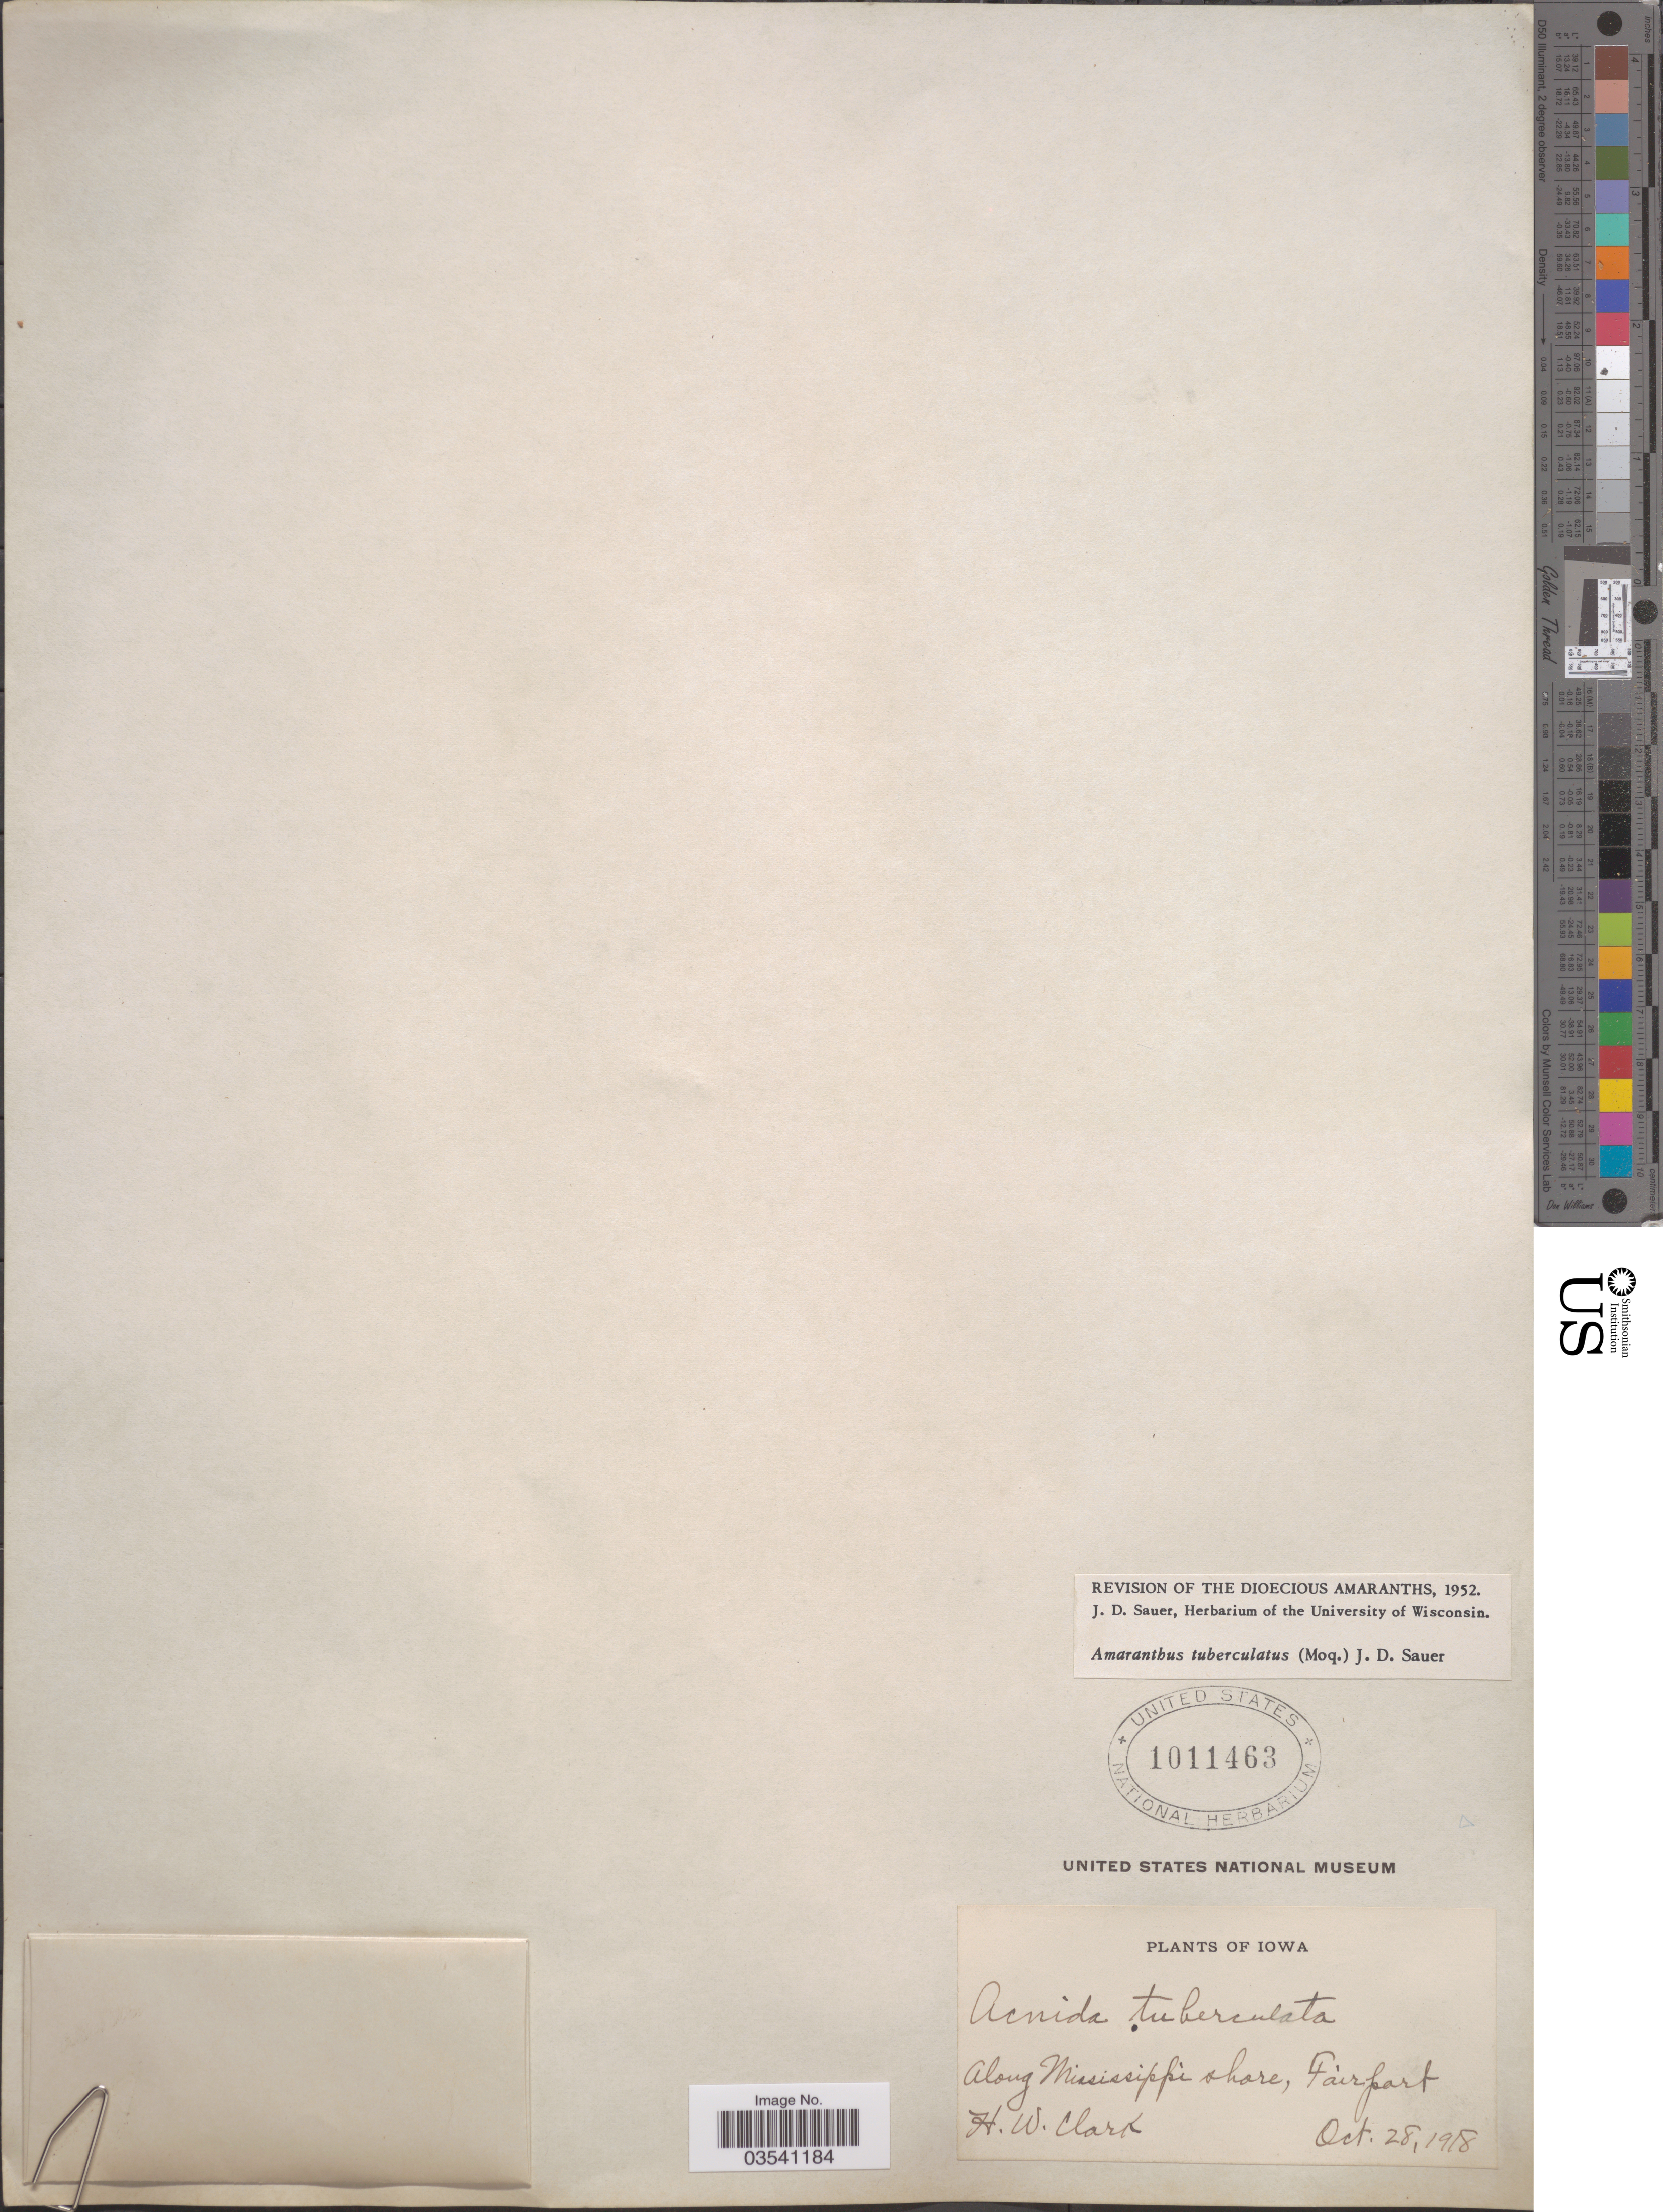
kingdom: Plantae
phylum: Tracheophyta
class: Magnoliopsida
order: Caryophyllales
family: Amaranthaceae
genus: Amaranthus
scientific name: Amaranthus tuberculatus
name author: (Moq.) J.D. Sauer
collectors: H. W. Clark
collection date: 1918-10-28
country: United States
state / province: Iowa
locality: Along Mississippi shore, Fairport.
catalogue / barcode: US 1011463